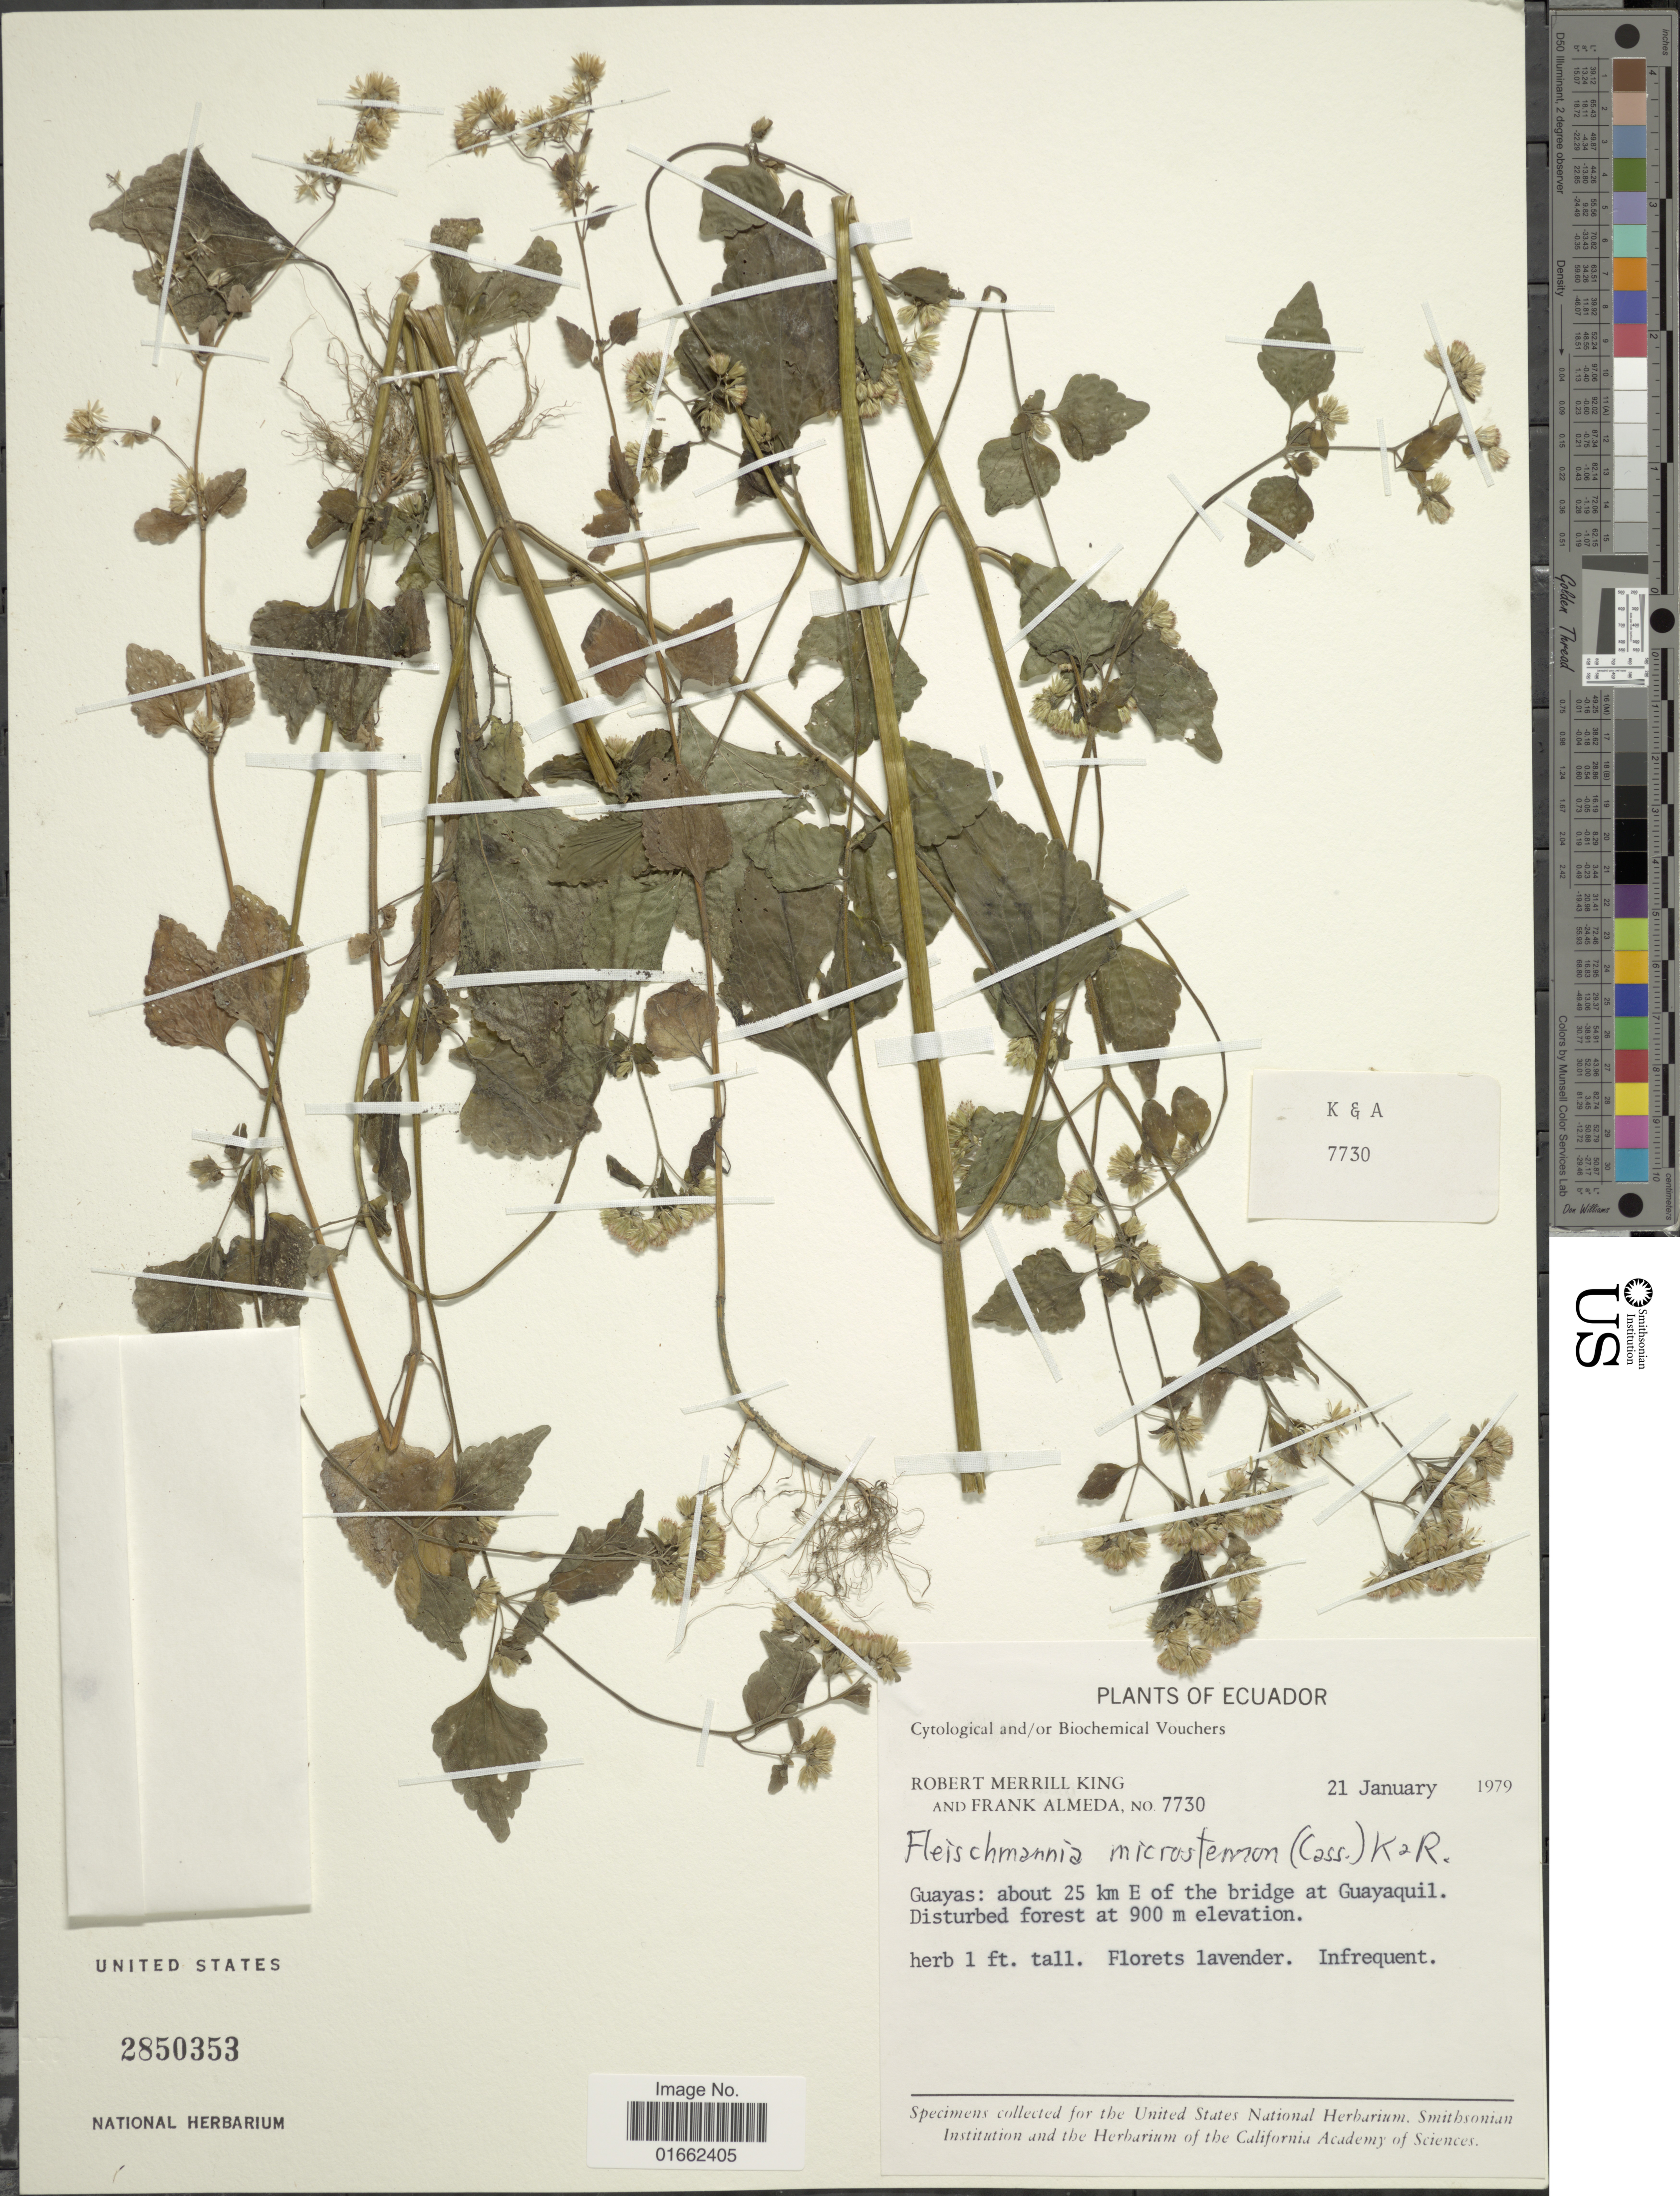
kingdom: Plantae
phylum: Tracheophyta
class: Magnoliopsida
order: Asterales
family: Asteraceae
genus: Fleischmannia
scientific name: Fleischmannia microstemon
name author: (Cass.) R.M. King & H. Rob.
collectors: R. M. King & F. Almeda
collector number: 7730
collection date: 1979-01-21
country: Ecuador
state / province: Guayas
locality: Guayas: about 25 km E of the bridge at Guayaquil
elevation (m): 900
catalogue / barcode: US 2850353